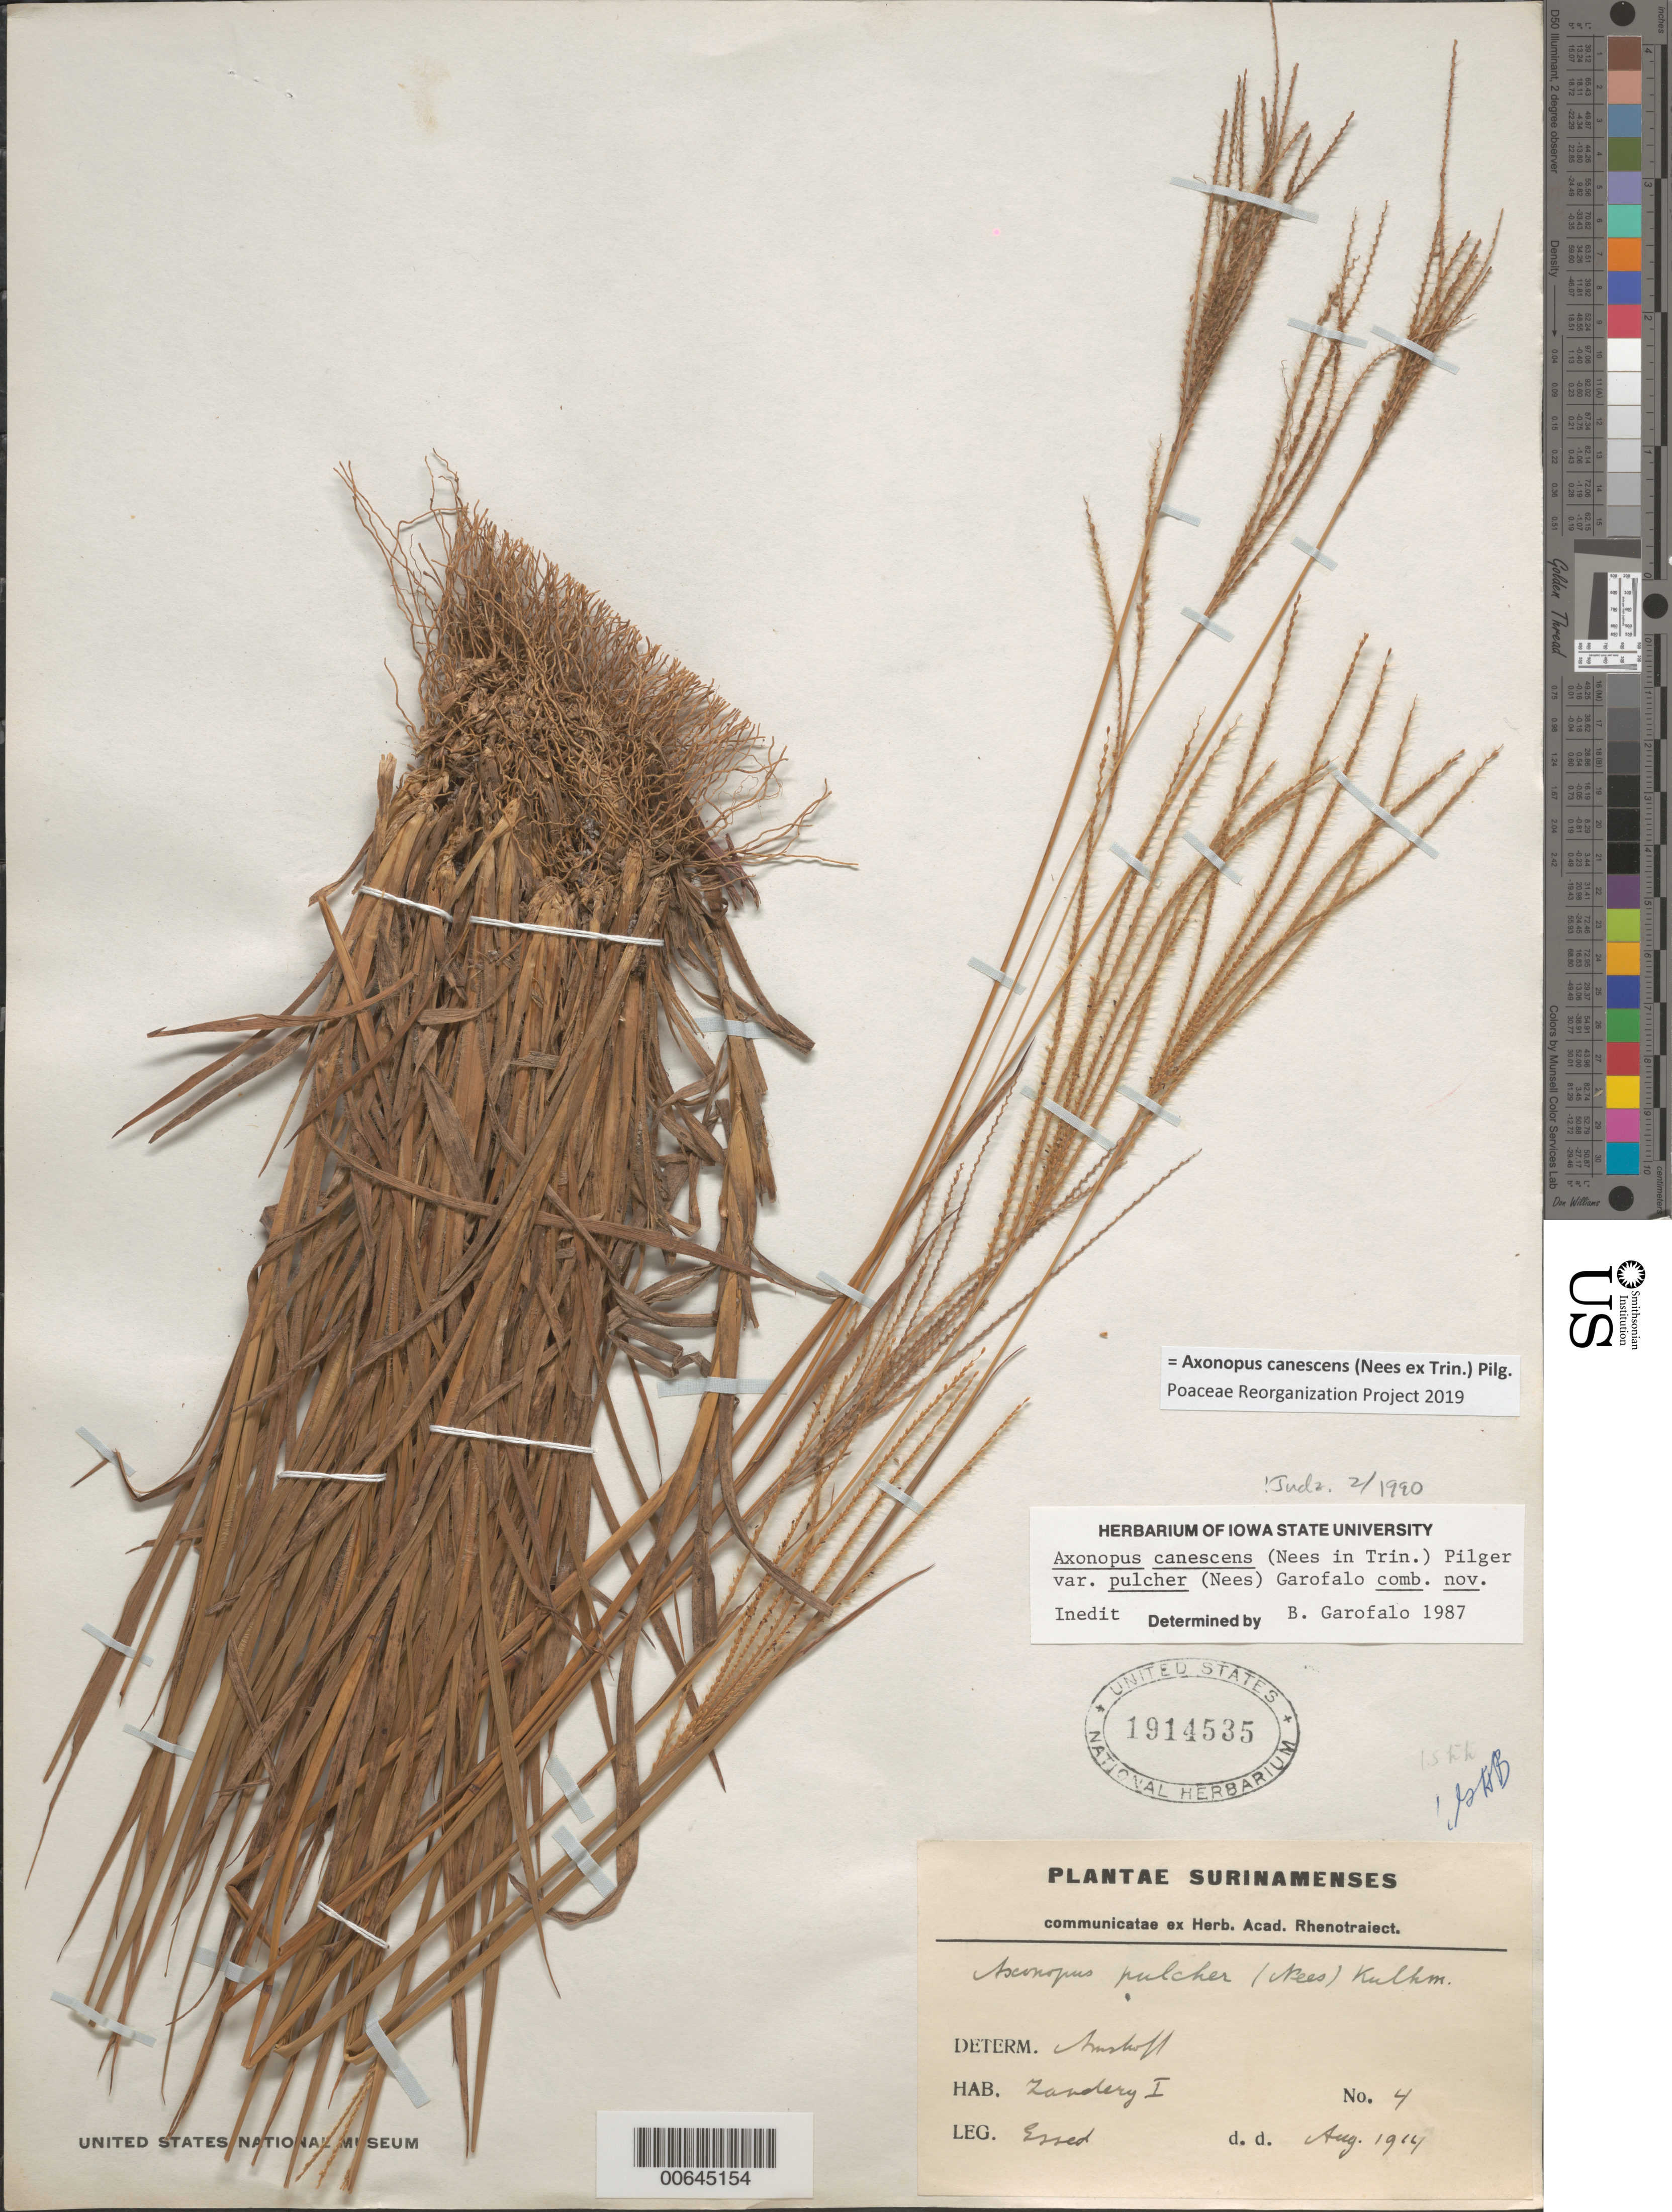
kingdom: Plantae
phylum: Tracheophyta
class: Liliopsida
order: Poales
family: Poaceae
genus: Axonopus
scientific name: Axonopus canescens var. pulcher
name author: (Nees in Trin.) Pilg.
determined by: Garafolo, B.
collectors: E. Essed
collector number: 4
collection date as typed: Aug-14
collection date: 1914-08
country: Suriname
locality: Zanderij I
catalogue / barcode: US 1914535